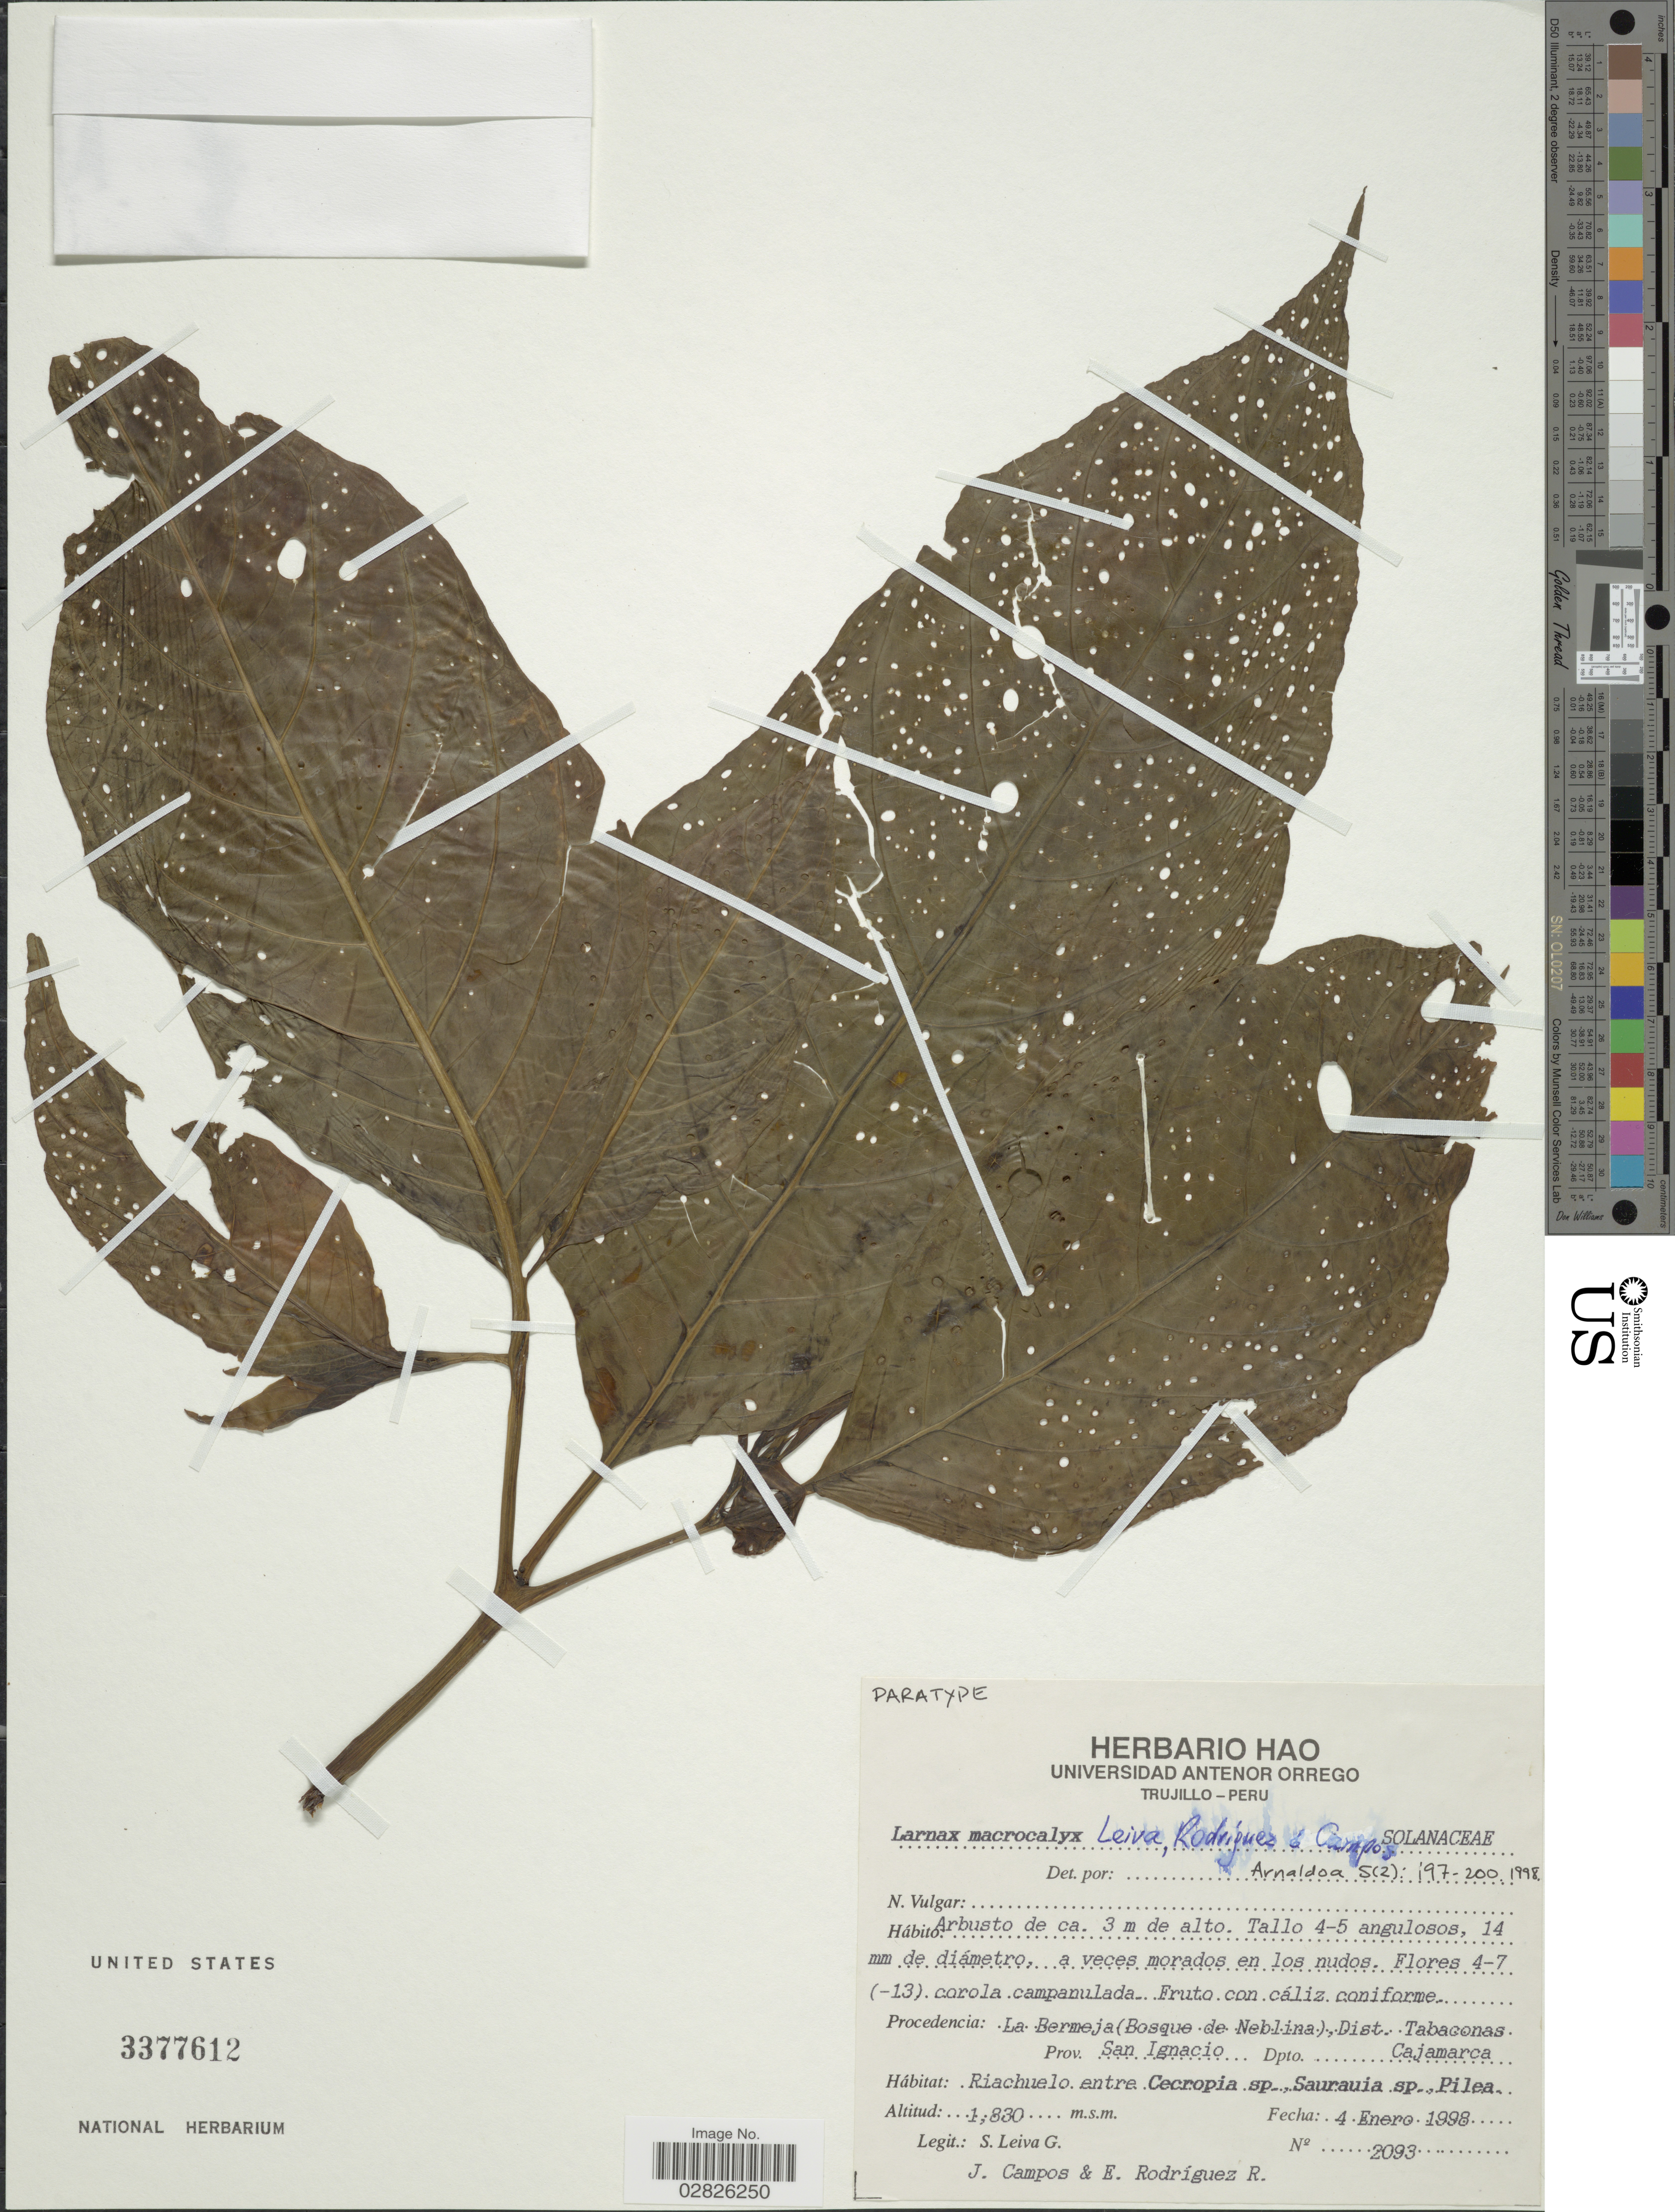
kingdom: Plantae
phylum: Tracheophyta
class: Magnoliopsida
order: Solanales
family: Solanaceae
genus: Larnax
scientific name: Larnax macrocalyx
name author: S. Leiva et al.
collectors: S. Leiva G., J. Campos & E. Rodríguez R.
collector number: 2093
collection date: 1998-01-04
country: Peru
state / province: Cajamarca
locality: Procedencia La Bermeja (Bosque de Neblina), Dist. Tabaconas. Prov. San Ignacio, Dpto. Cajamarca.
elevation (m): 1830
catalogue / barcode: US 3377612